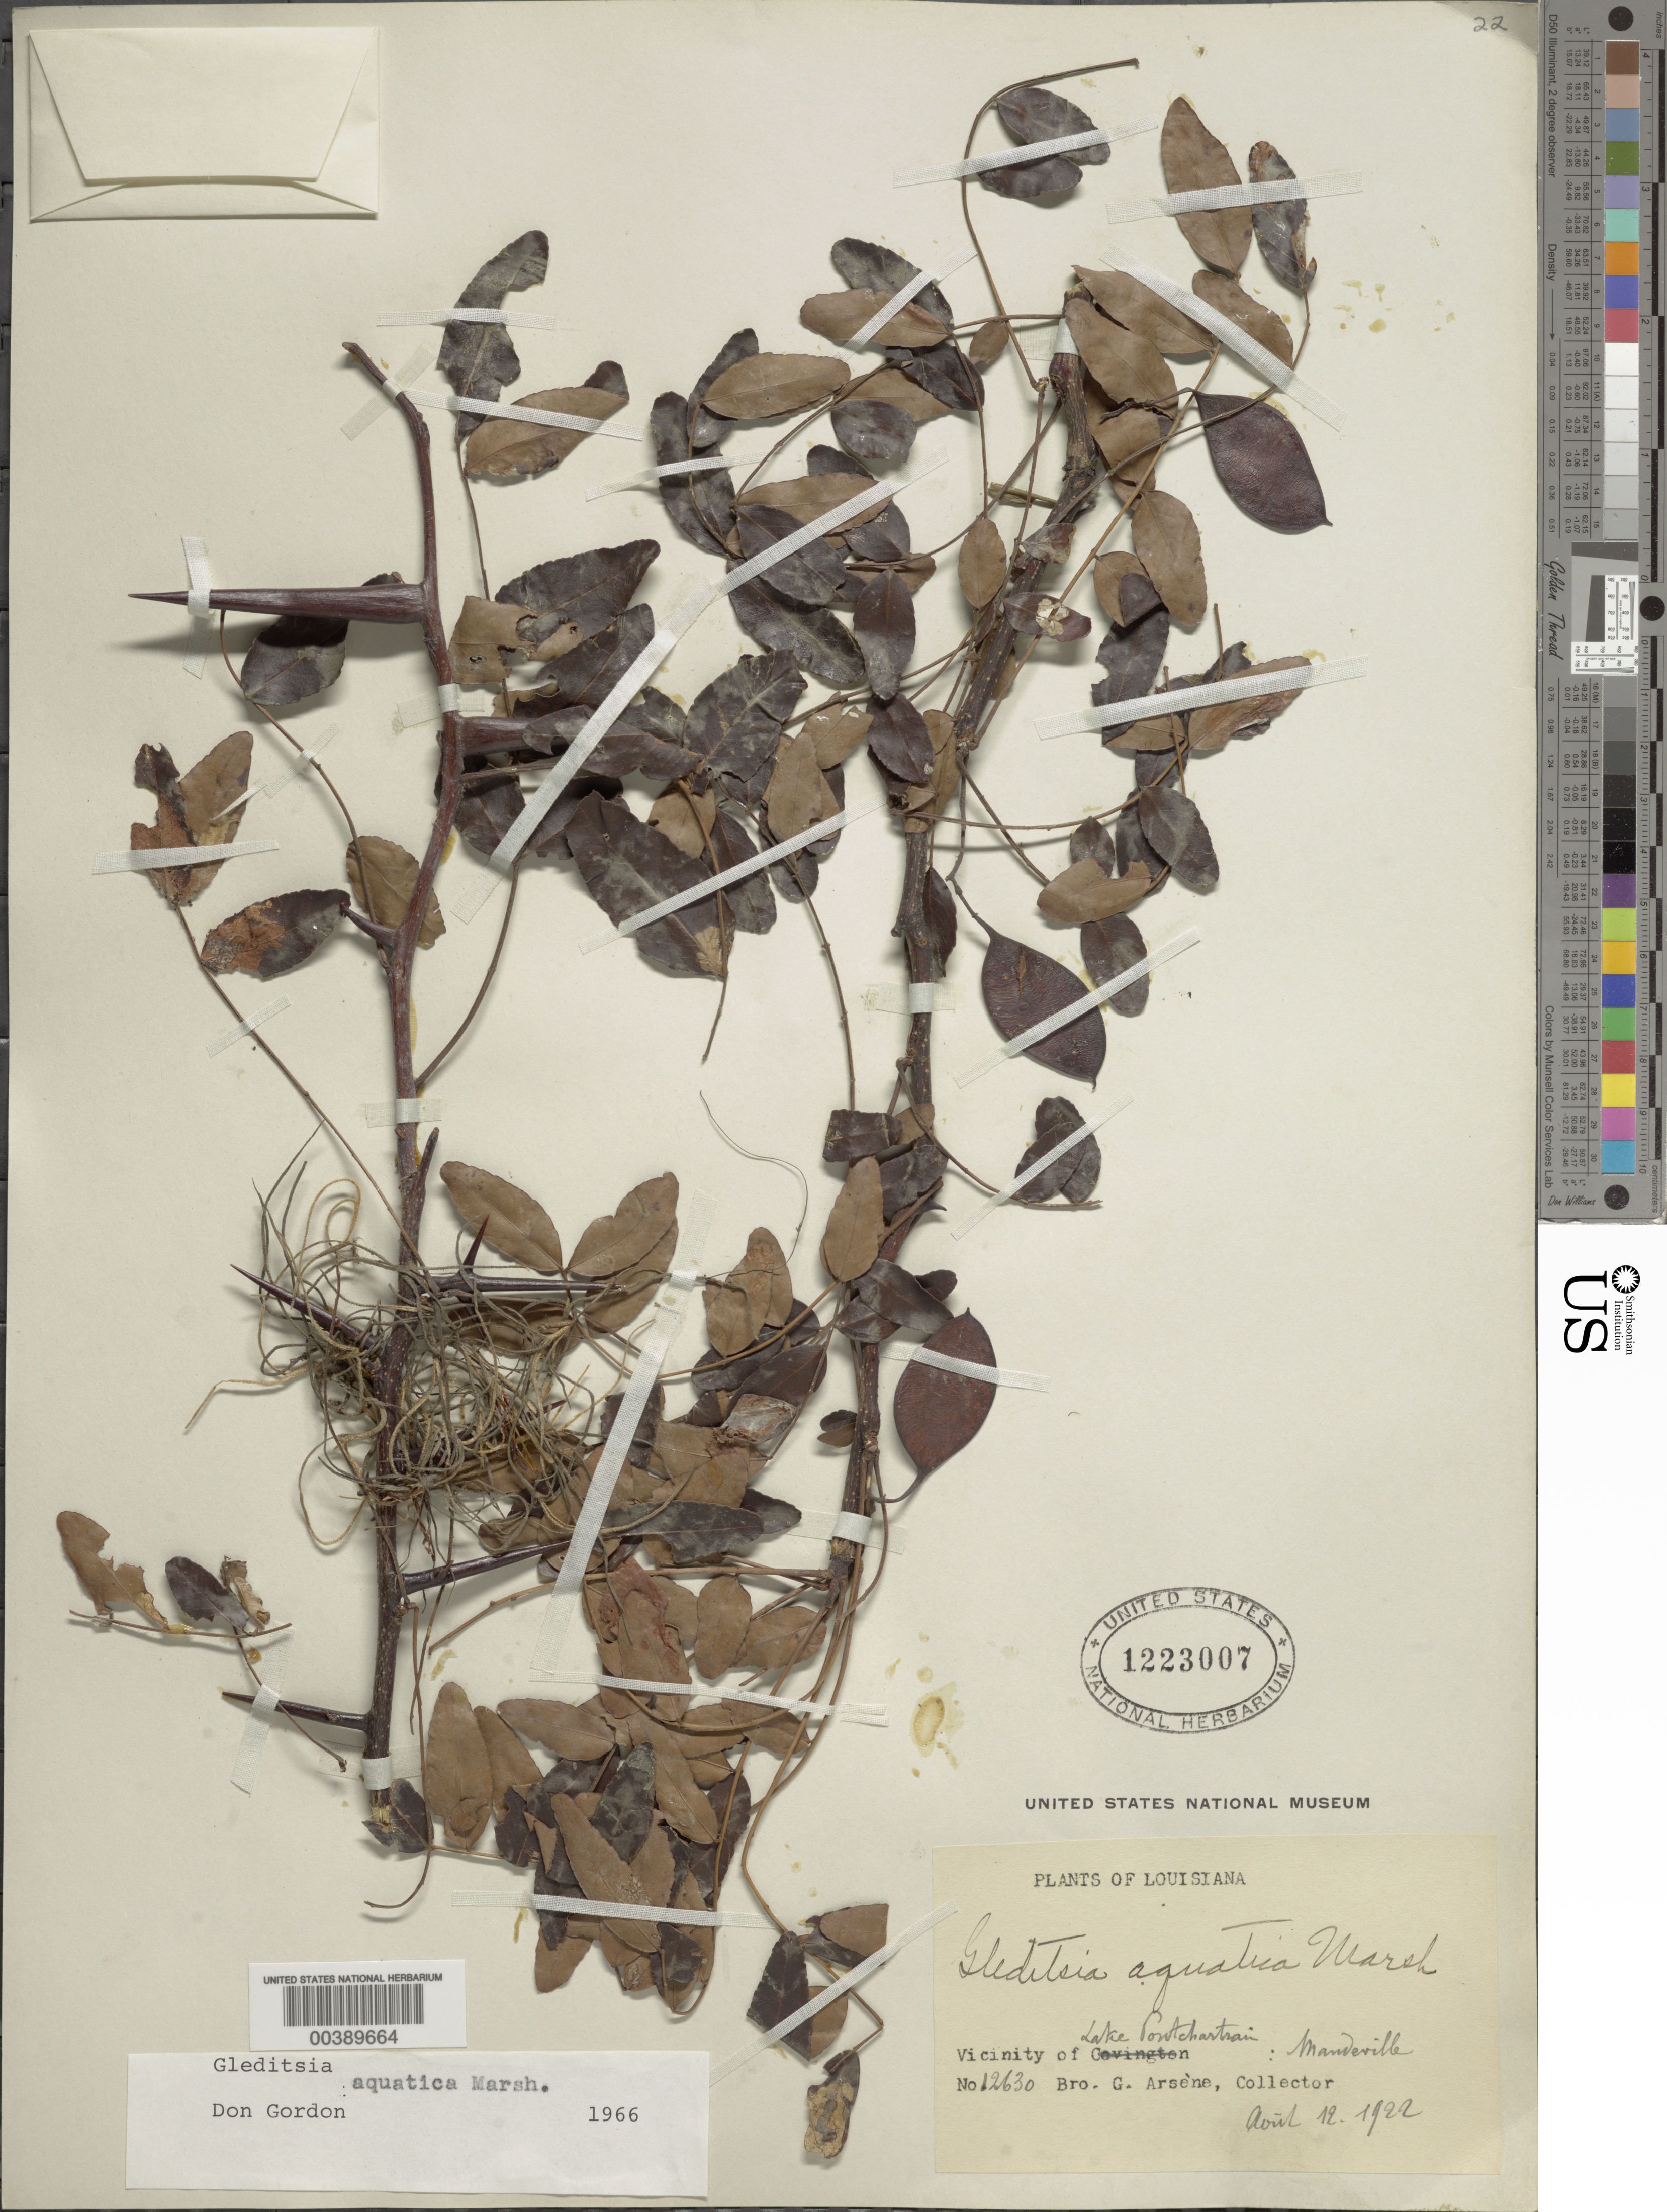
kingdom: Plantae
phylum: Tracheophyta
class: Magnoliopsida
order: Fabales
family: Fabaceae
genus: Gleditsia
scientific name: Gleditsia aquatica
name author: Marshall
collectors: Bro. G. Arsène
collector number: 12630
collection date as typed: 12 Apr 1922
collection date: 1922-04-12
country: United States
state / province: Louisiana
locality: Vicinity of lake pontchartrain; mandeville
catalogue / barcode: US 1223007